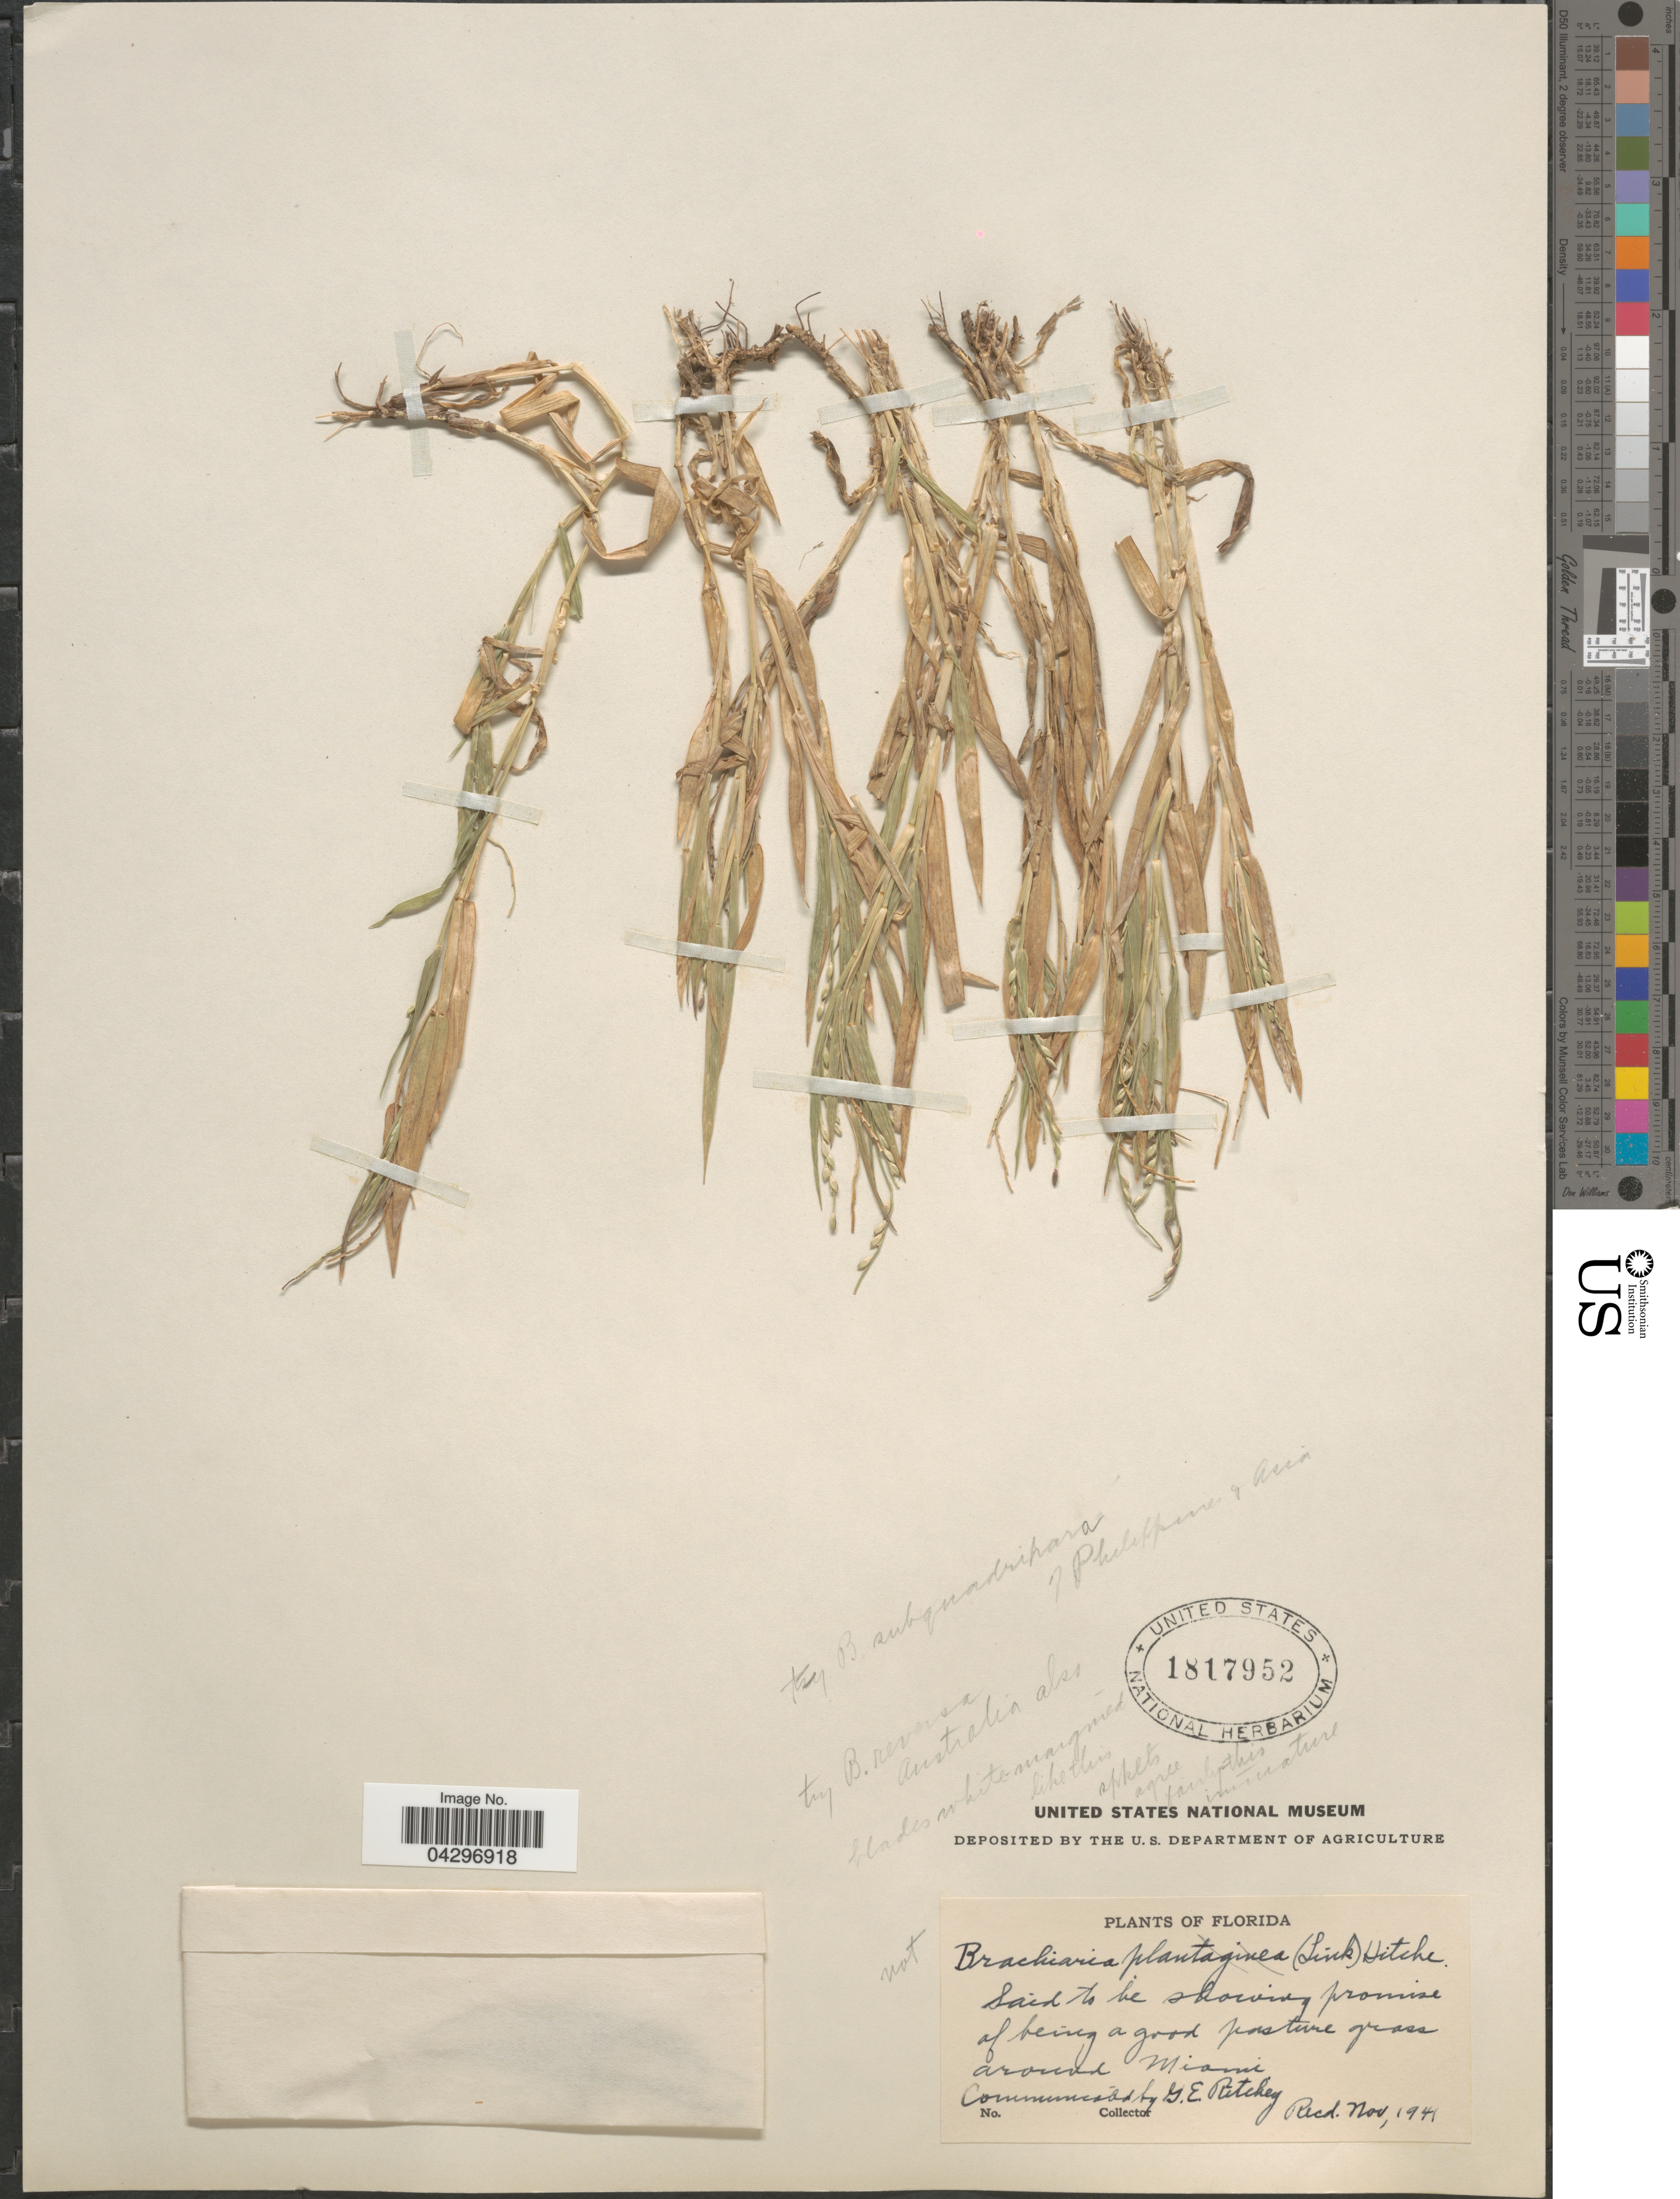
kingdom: Plantae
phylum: Tracheophyta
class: Liliopsida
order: Poales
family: Poaceae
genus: Urochloa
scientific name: Urochloa distachya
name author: (L.) T.Q. Nguyen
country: United States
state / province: Florida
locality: Around Miami.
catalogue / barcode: US 1817952